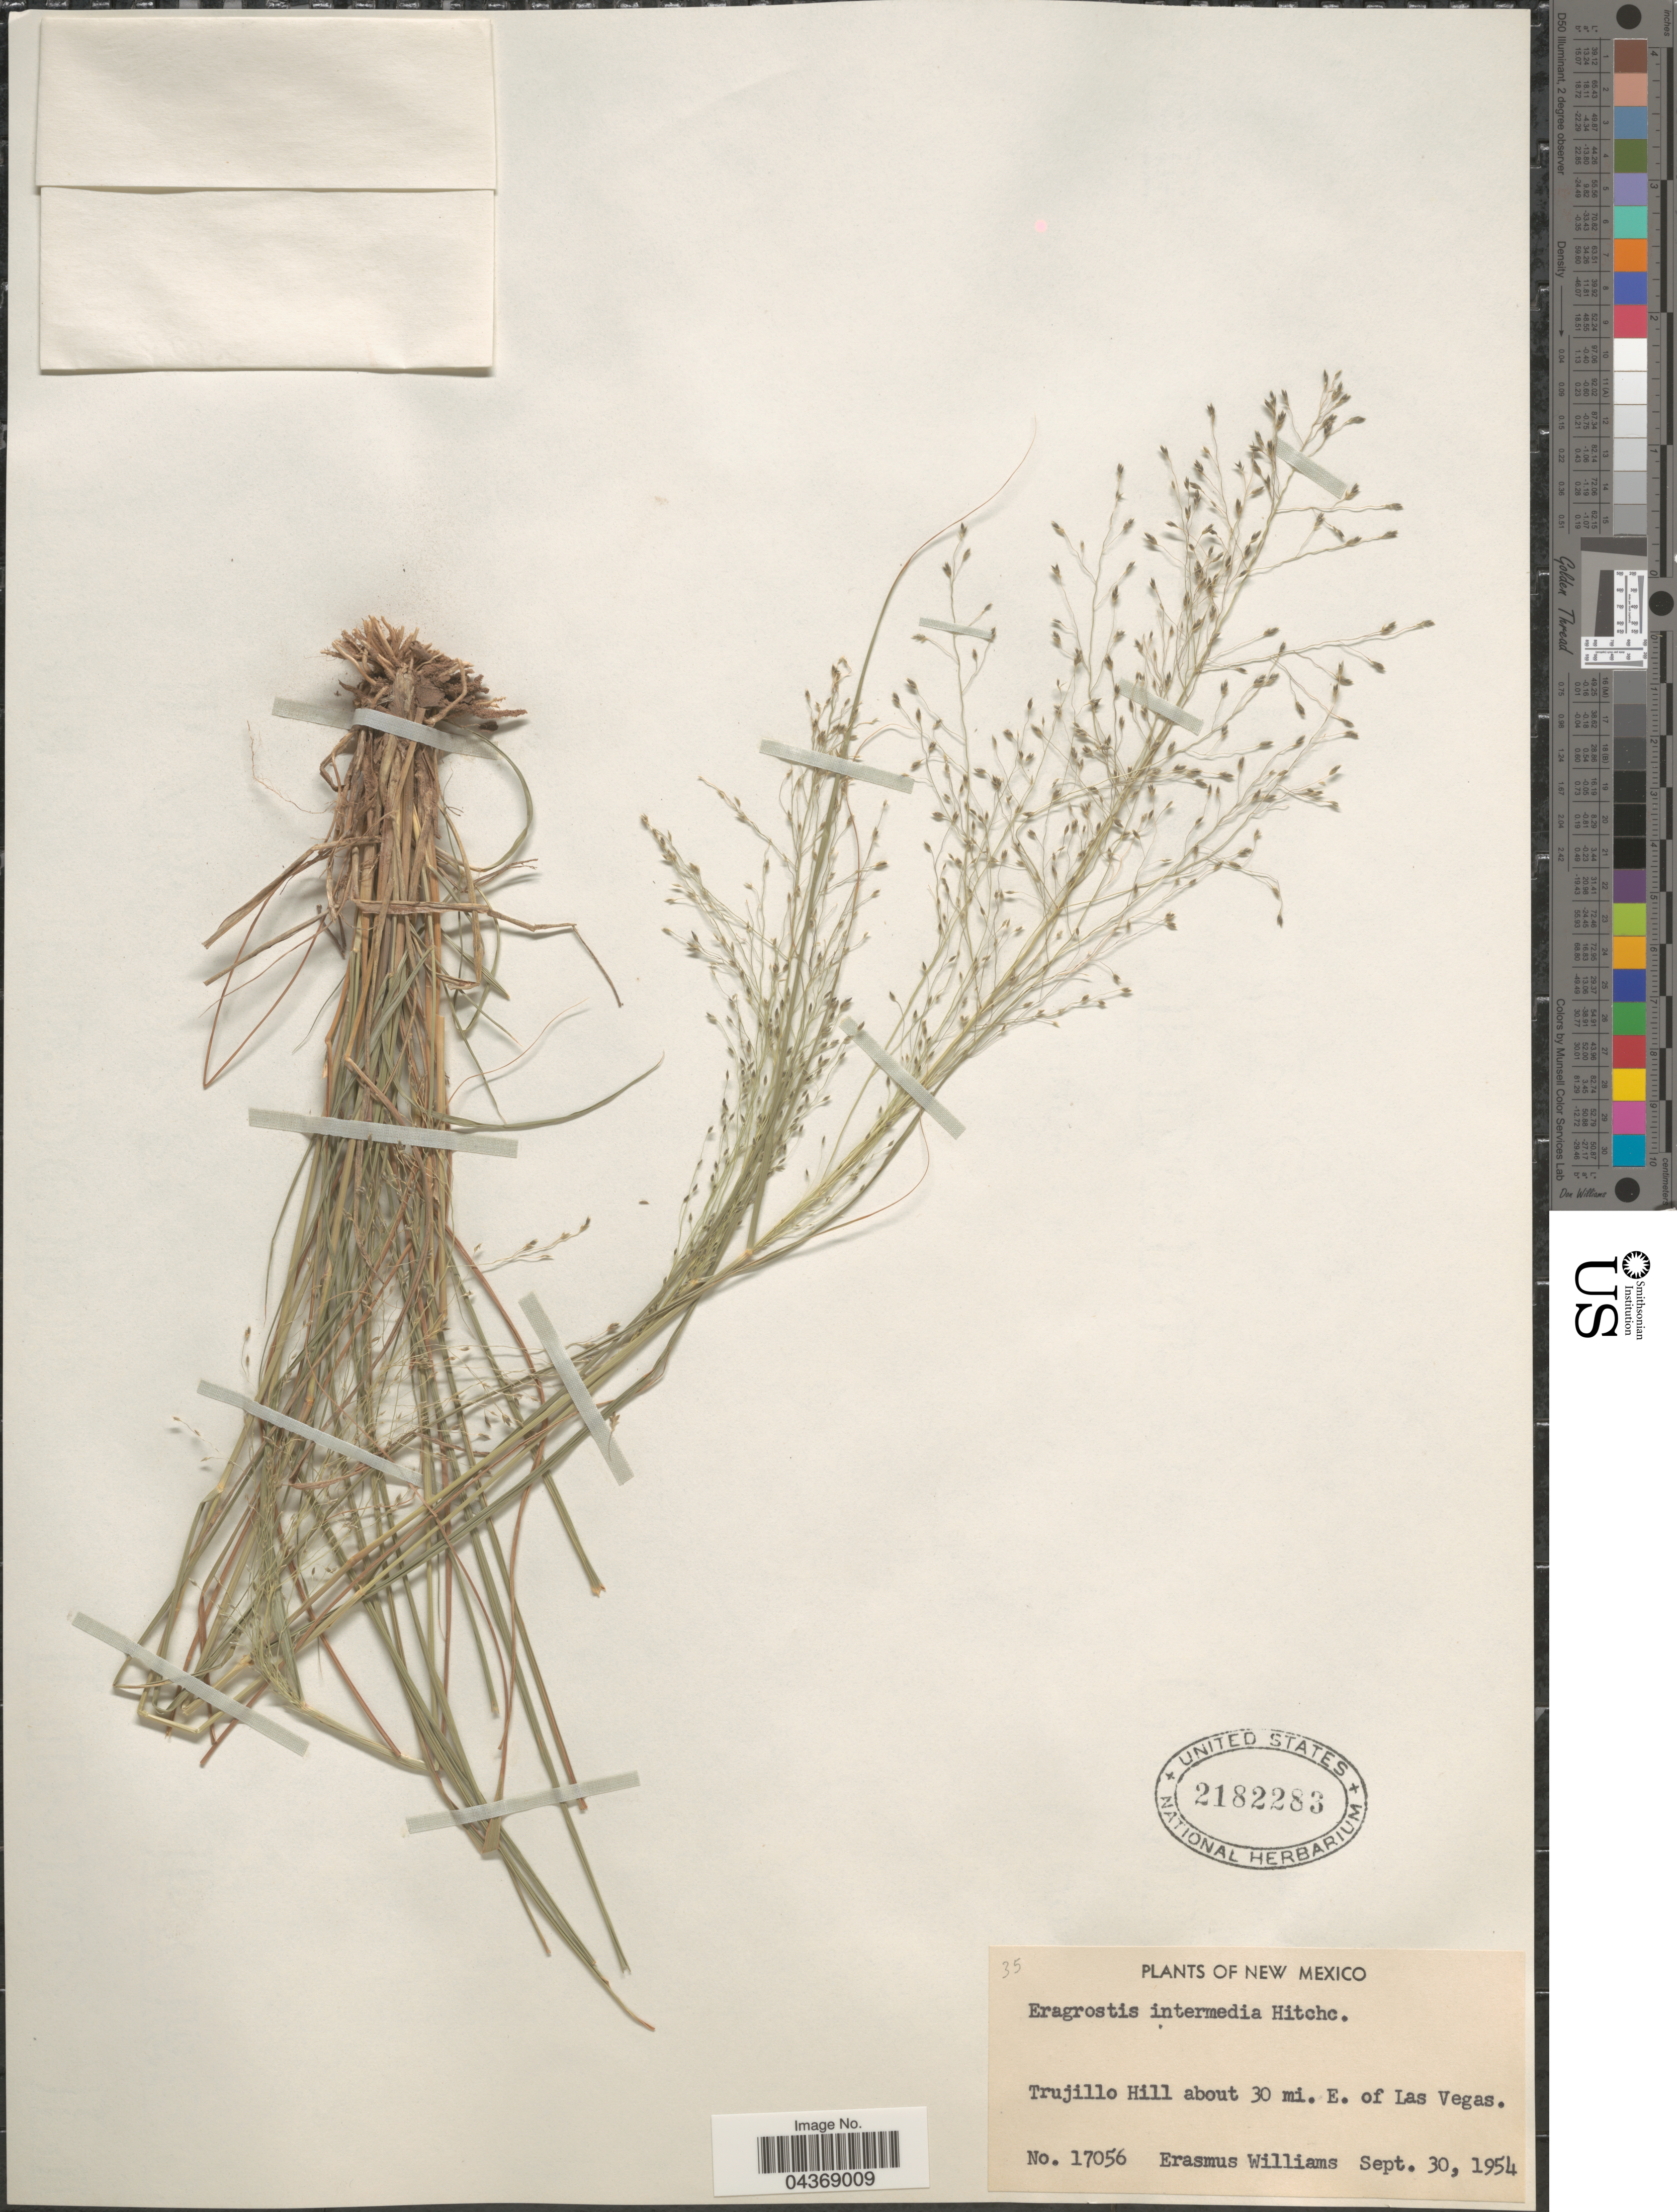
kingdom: Plantae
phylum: Tracheophyta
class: Liliopsida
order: Poales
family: Poaceae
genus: Eragrostis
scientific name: Eragrostis intermedia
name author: Hitchc.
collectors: H. Williams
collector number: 17056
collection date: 1954-09-30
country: United States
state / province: New Mexico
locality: Trujillo Hill about 30 mi. E. of Las Vegas.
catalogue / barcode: US 2182283